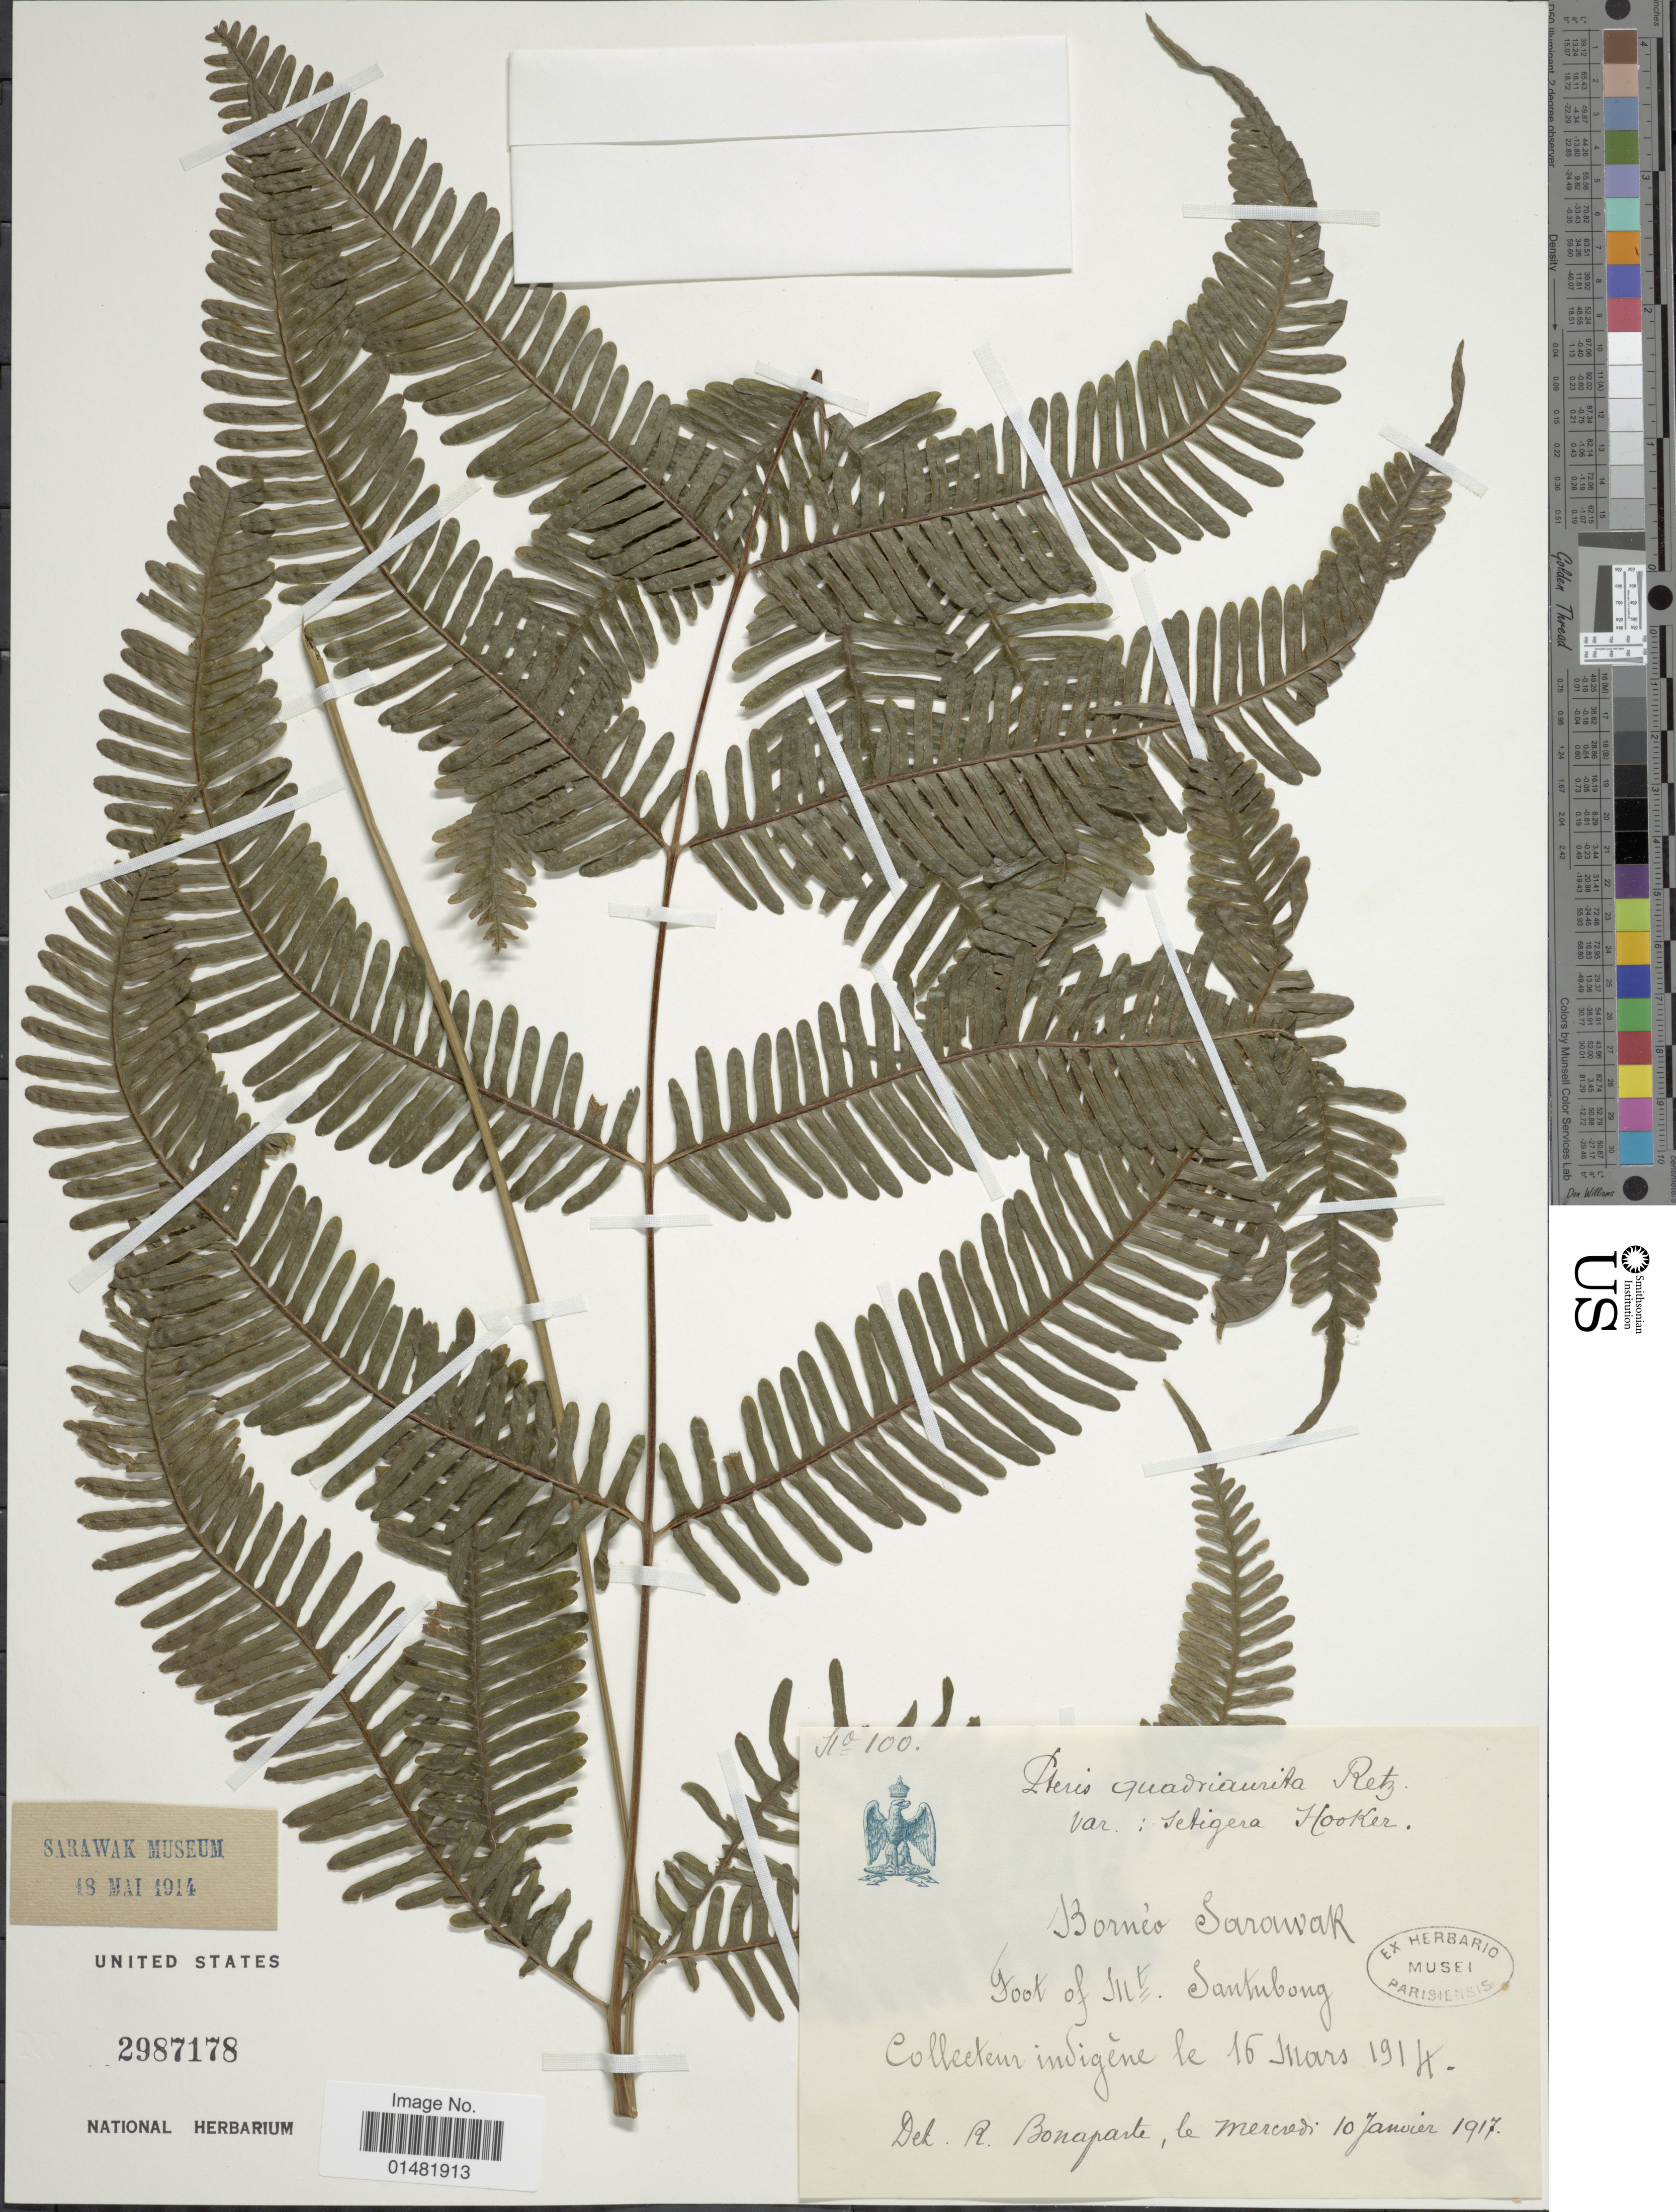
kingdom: Plantae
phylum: Tracheophyta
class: Polypodiopsida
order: Polypodiales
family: Pteridaceae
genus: Pteris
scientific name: Pteris quadriaurita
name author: Retz.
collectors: Native collector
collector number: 100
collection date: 1914-03-16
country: Malaysia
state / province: Sarawak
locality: Bornéo Sarawak, Foot of Mt. Santubong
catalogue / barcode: US 2987178